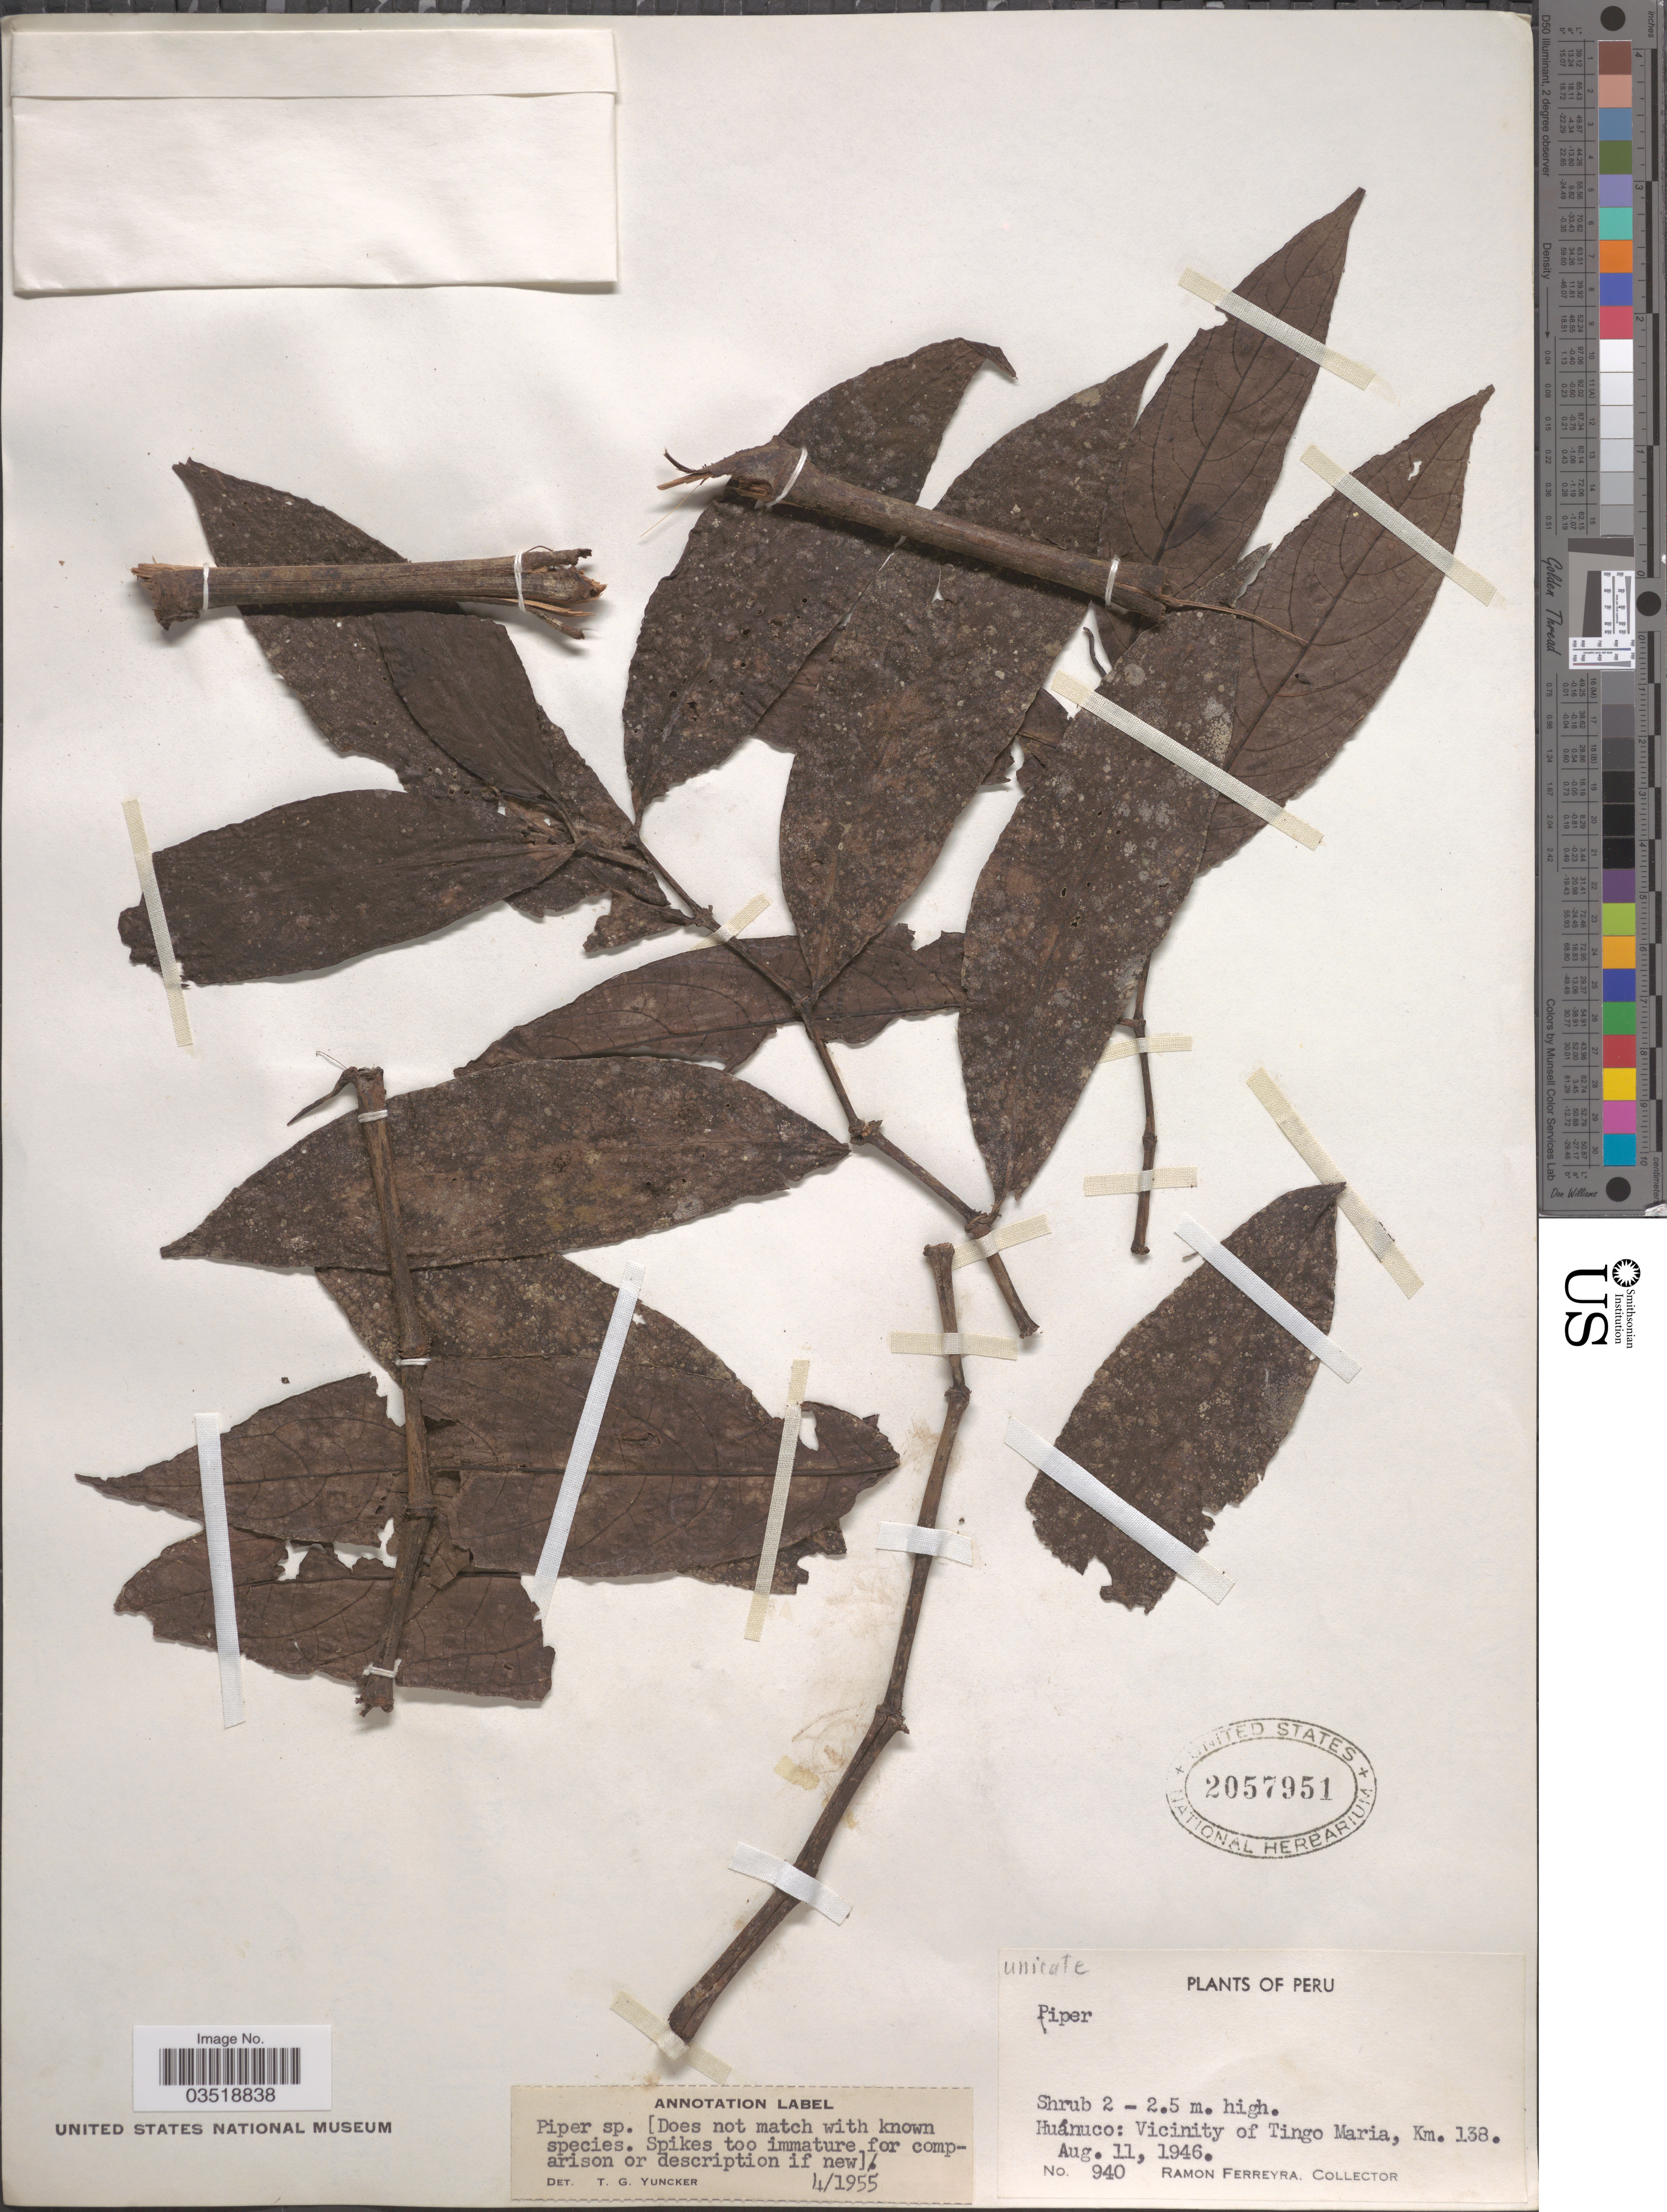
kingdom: Plantae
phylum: Tracheophyta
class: Magnoliopsida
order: Piperales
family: Piperaceae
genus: Piper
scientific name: Piper sp.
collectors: R. A. Ferreyra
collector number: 940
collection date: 1946-08-11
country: Peru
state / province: Huánuco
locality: Huánuco: Vicinity of Tingo Maria, Km. 138.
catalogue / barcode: US 2057951